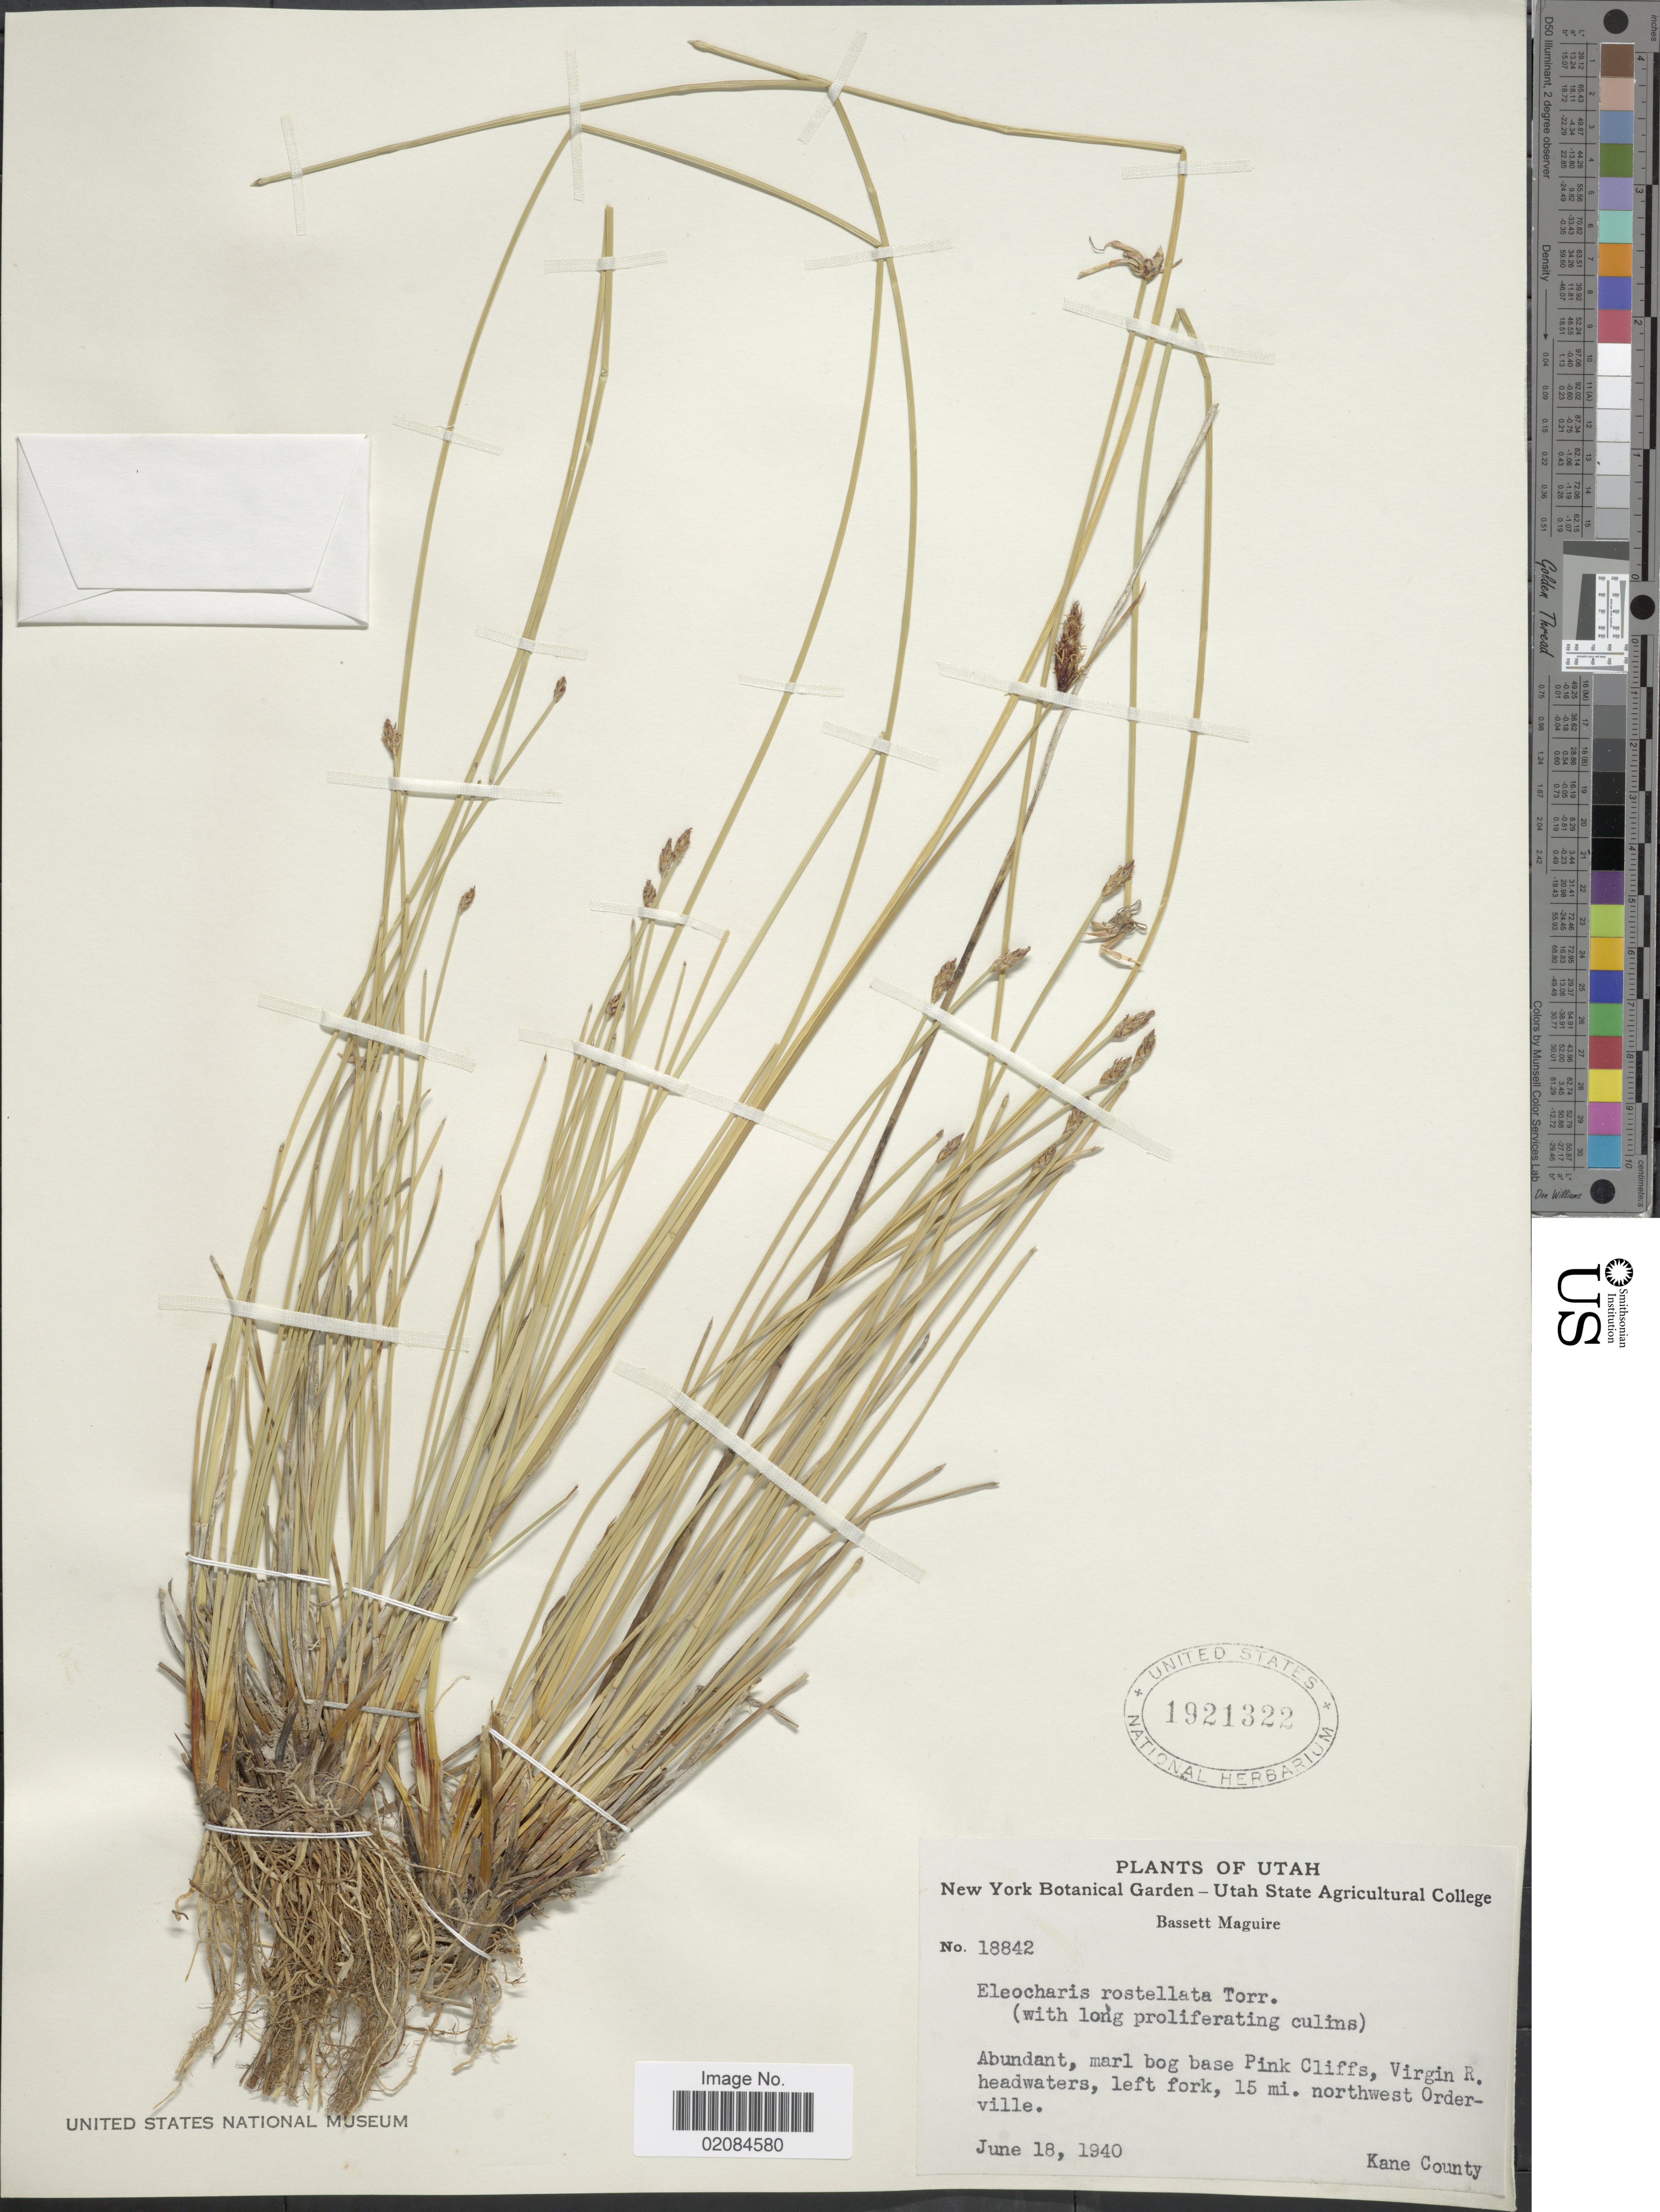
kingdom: Plantae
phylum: Tracheophyta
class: Liliopsida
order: Poales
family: Cyperaceae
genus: Eleocharis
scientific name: Eleocharis rostellata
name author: (Torr.) Torr.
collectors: B. Maguire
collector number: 18842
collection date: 1940-06-18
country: United States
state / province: Utah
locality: Abundant, marl bog base Pink Cliffs, Virgin R. headwaters, left fork, 15 mi. northwest Orderville. Kane County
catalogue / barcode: US 1921322